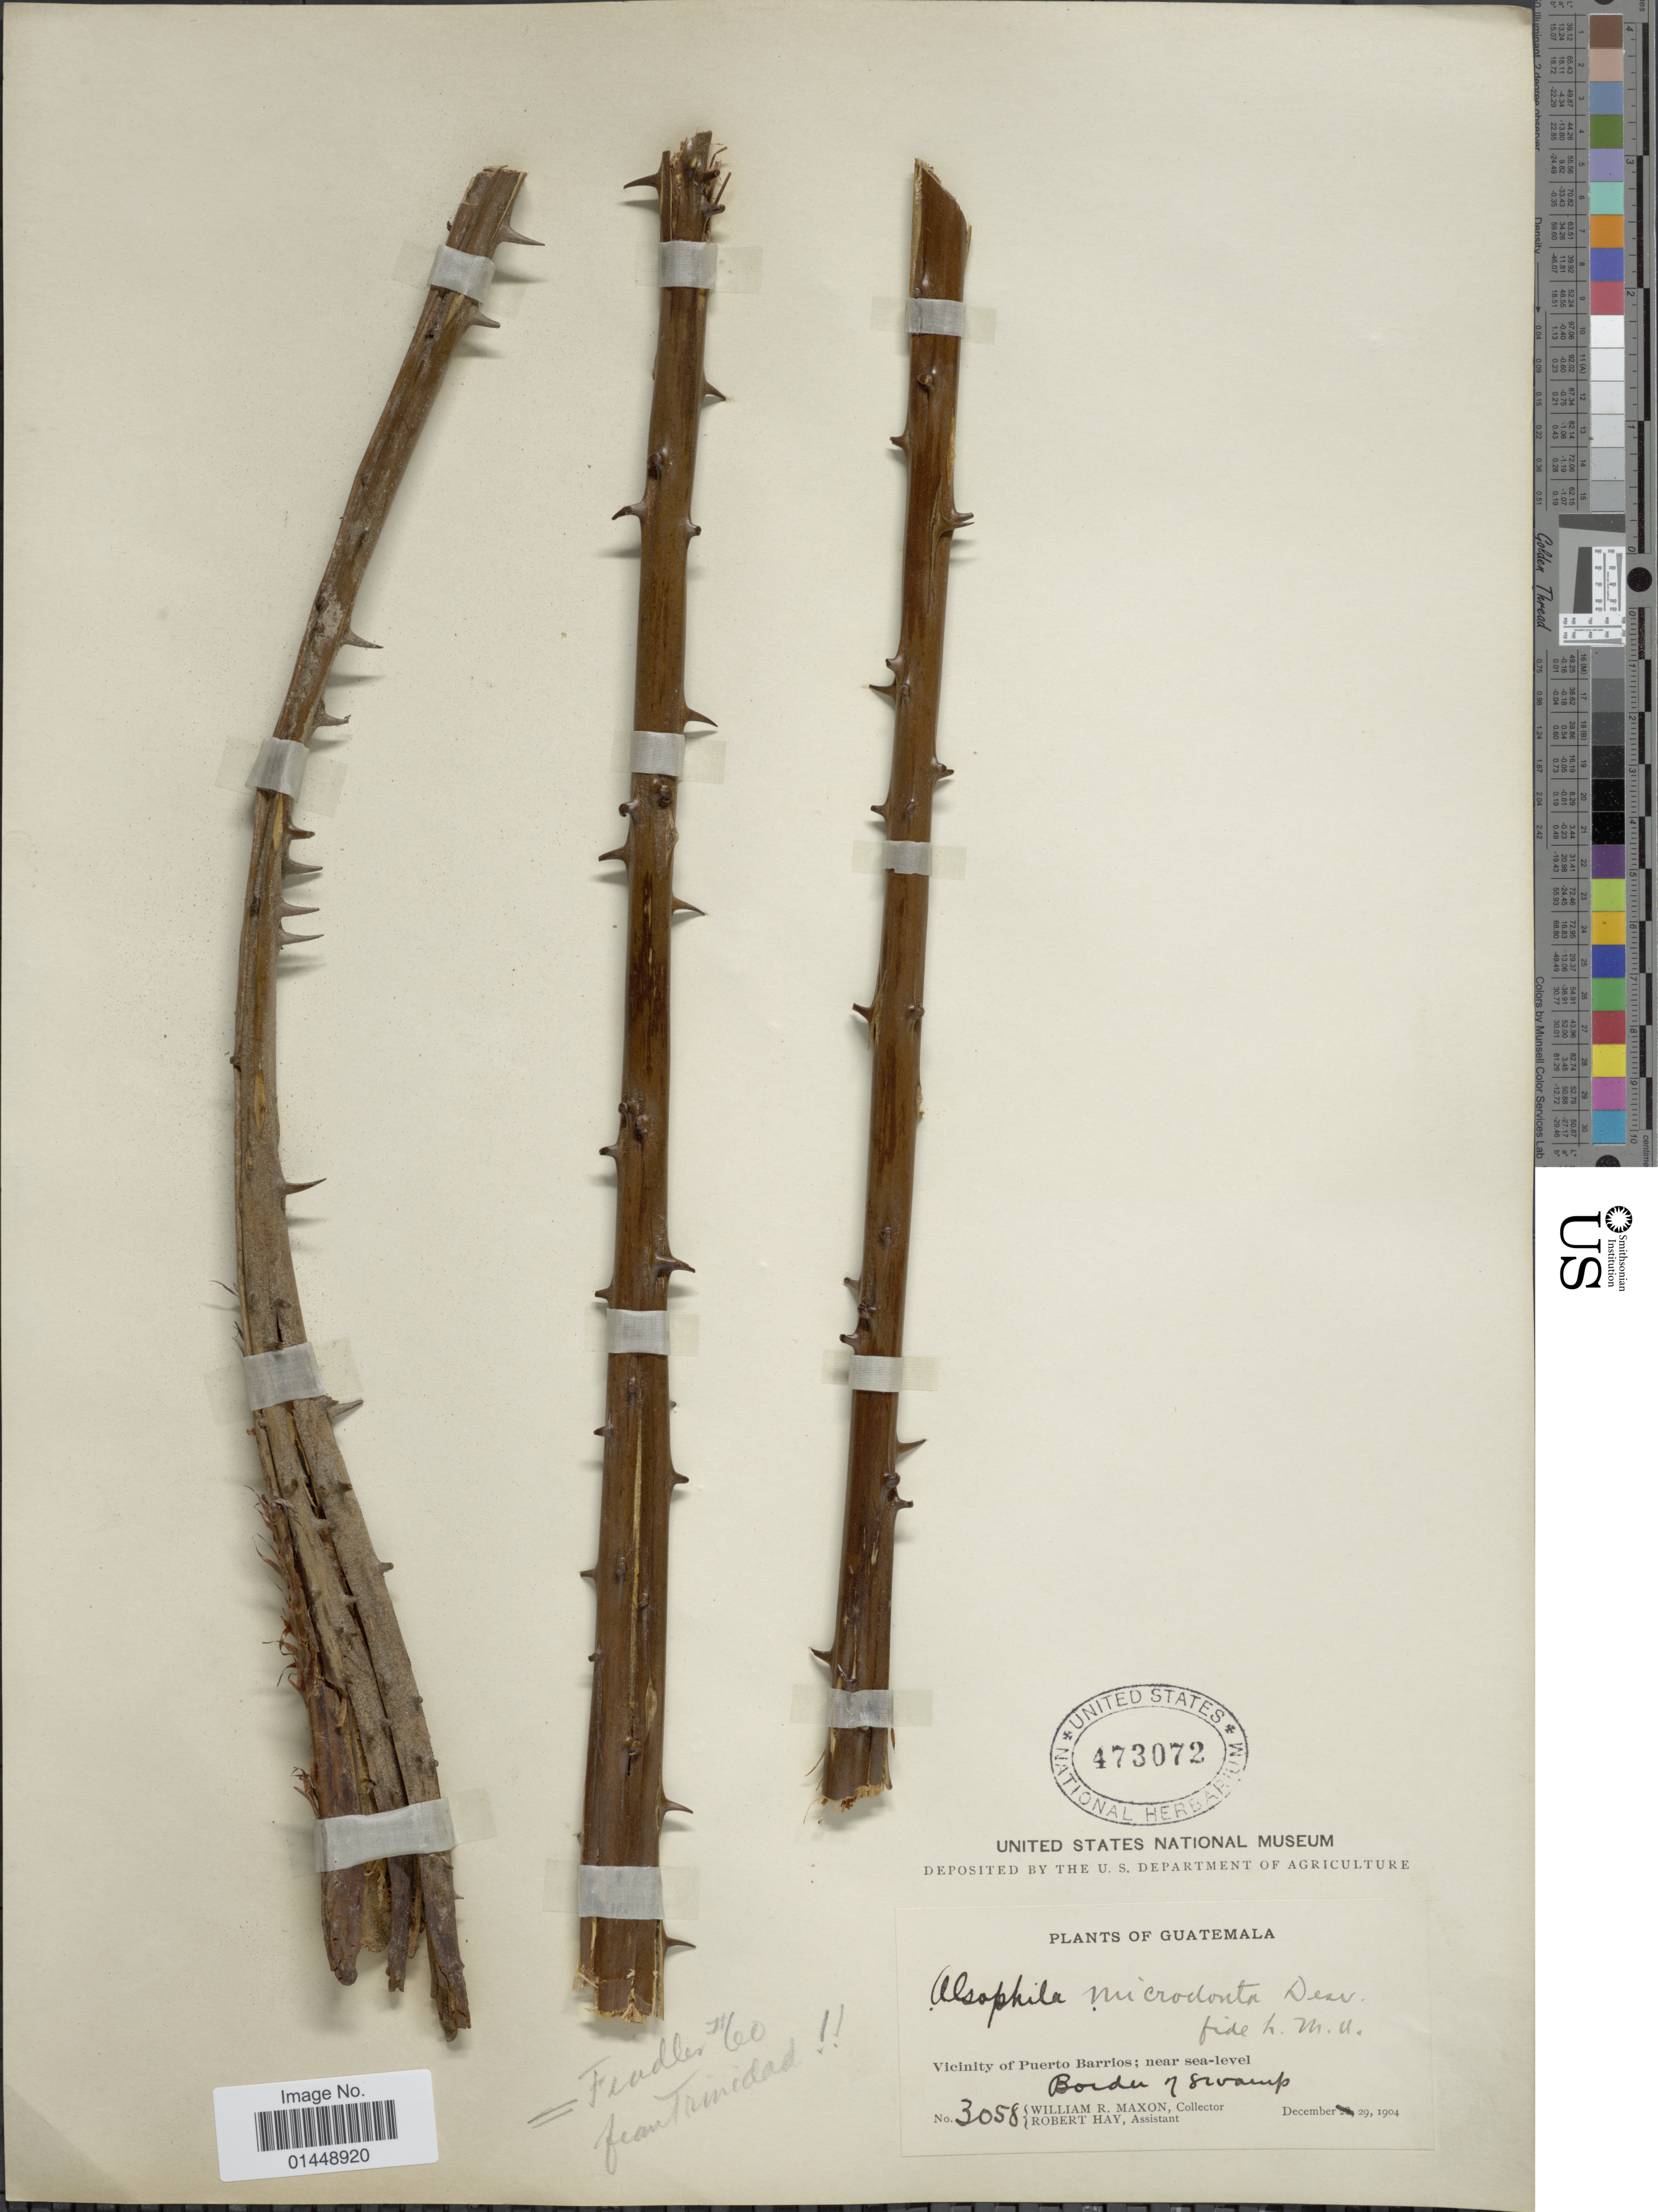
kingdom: Plantae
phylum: Tracheophyta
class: Polypodiopsida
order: Cyatheales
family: Cyatheaceae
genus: Cyathea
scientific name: Cyathea microdonta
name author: (Desv.) Domin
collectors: W. R. Maxon & R. Hay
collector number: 3058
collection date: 1904-12-29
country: Guatemala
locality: Vicinity of Puerto Barrios. Border of swamp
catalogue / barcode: US 473072